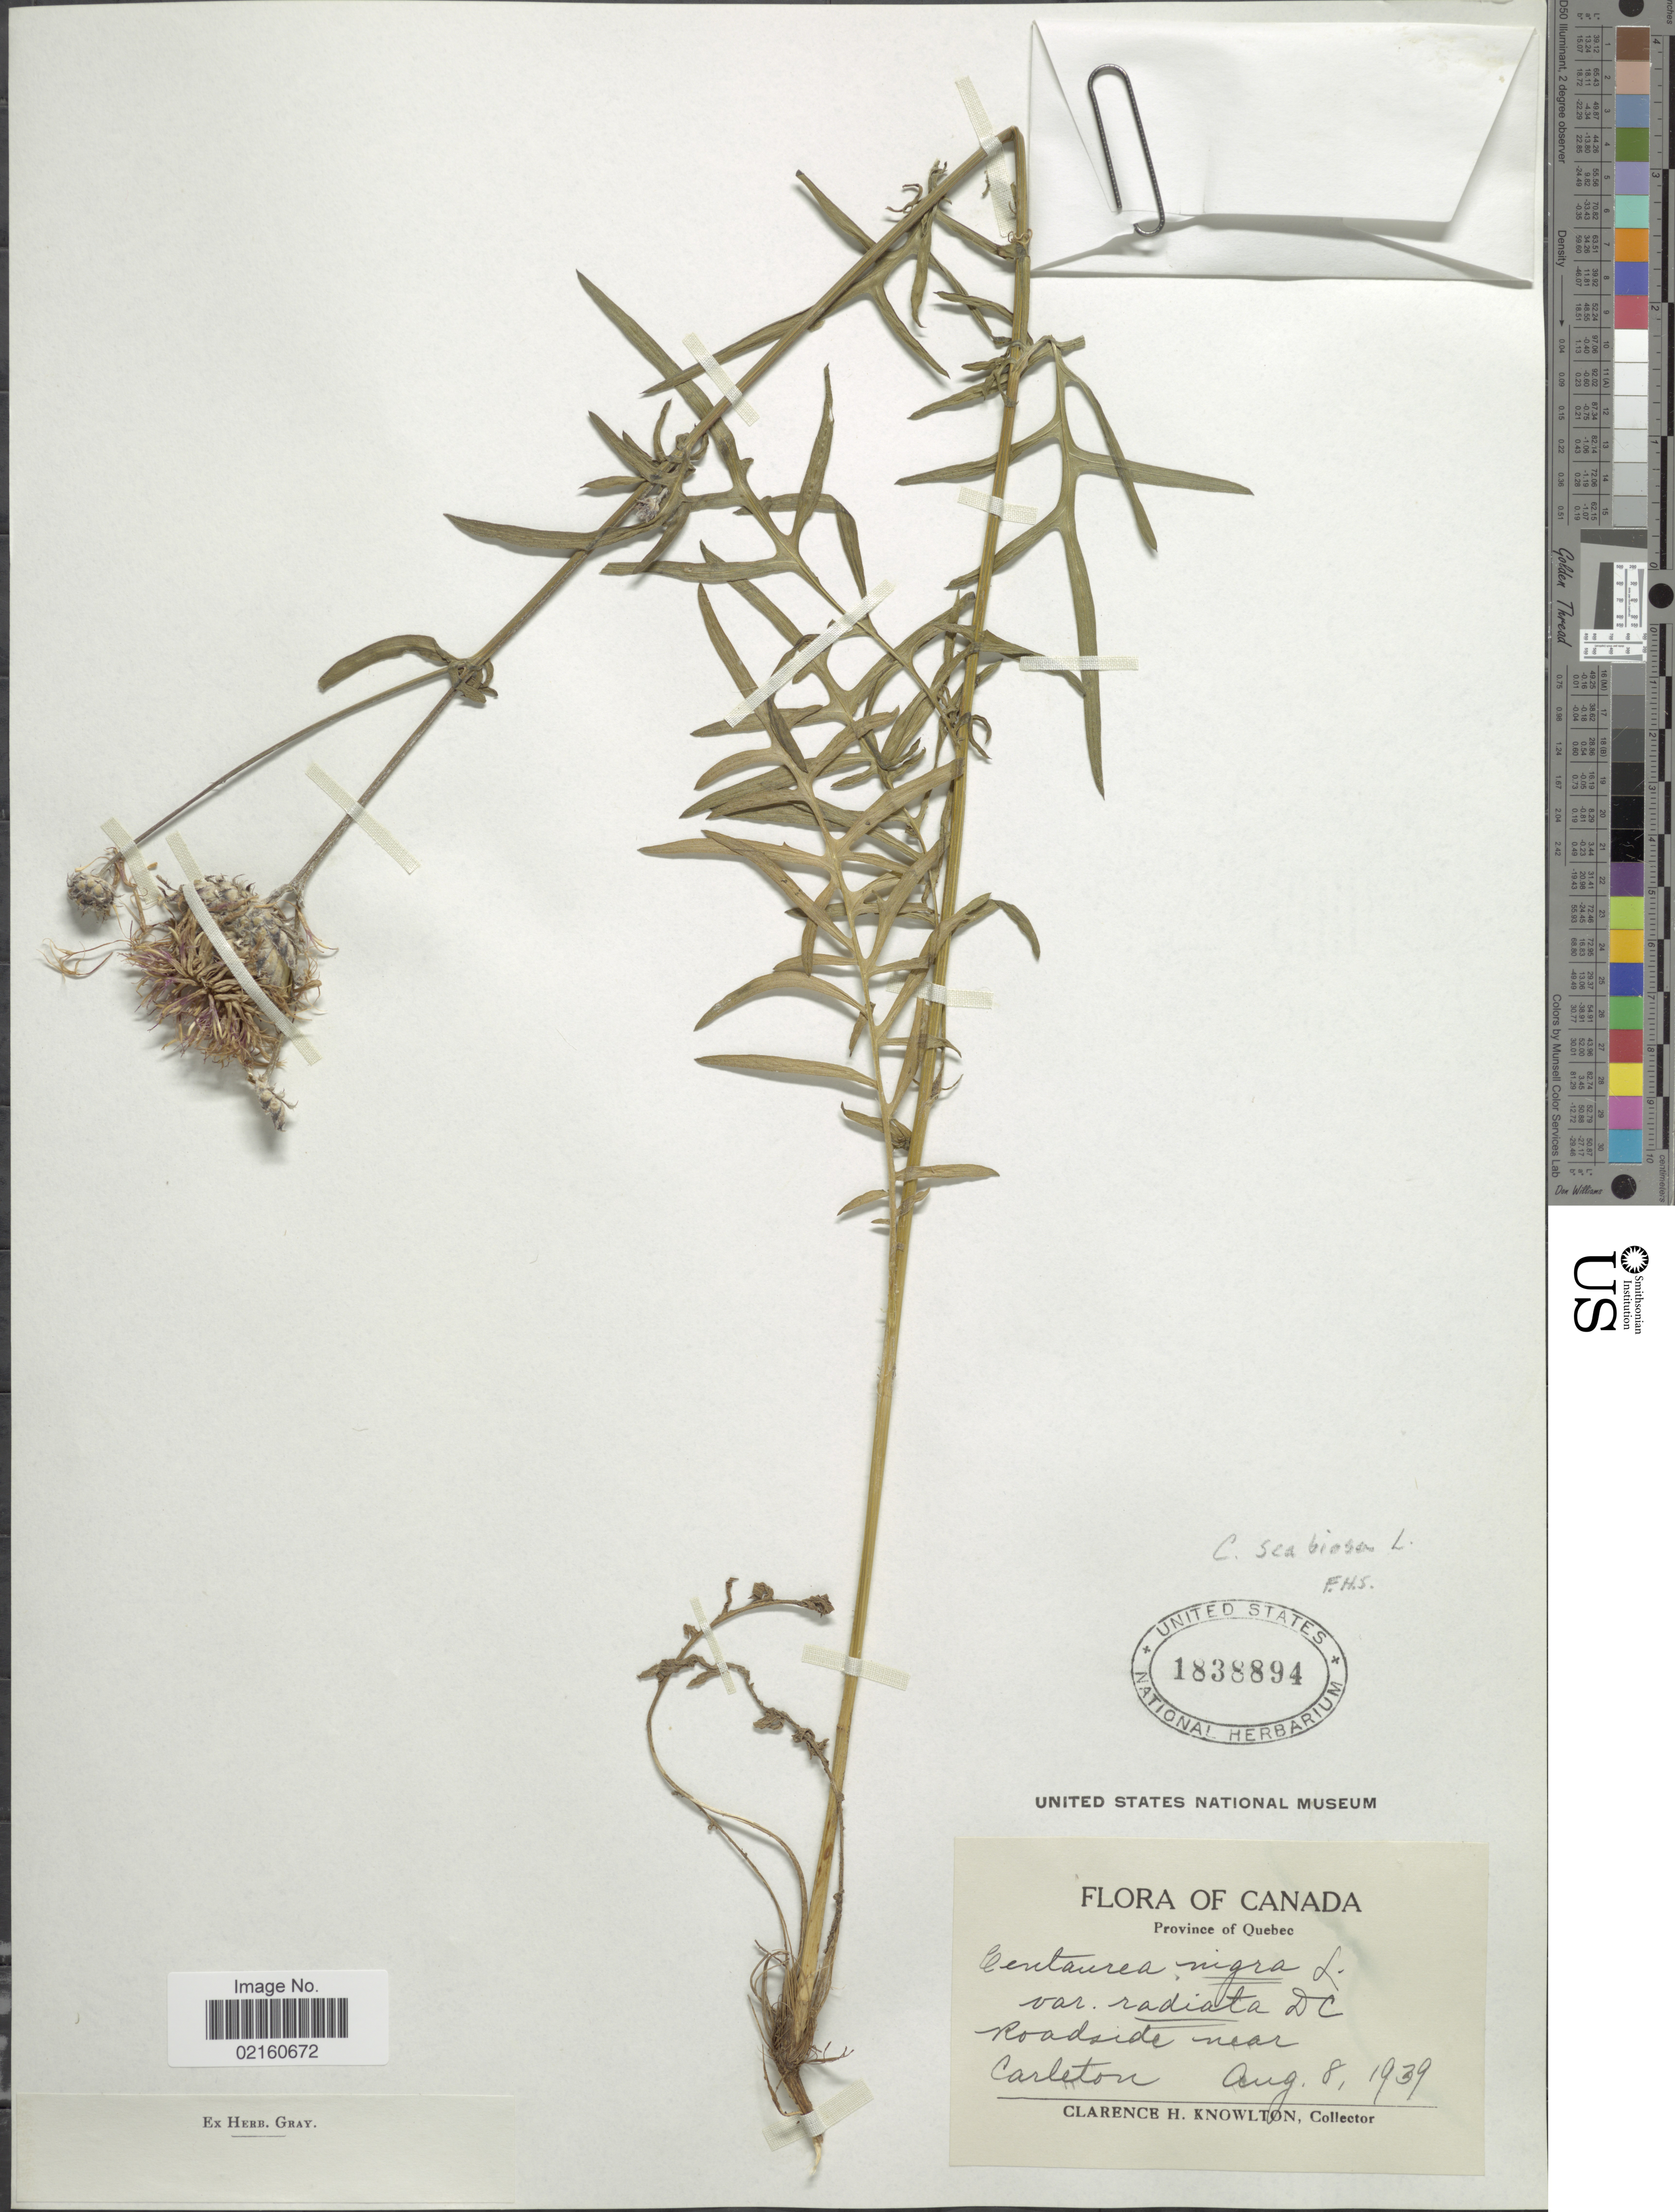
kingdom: Plantae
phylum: Tracheophyta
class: Magnoliopsida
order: Asterales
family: Asteraceae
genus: Centaurea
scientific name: Centaurea scabiosa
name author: L.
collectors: C. H. Knowlton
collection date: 1939-08-08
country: Canada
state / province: Quebec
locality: Roadside near Carleton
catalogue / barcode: US 1838894